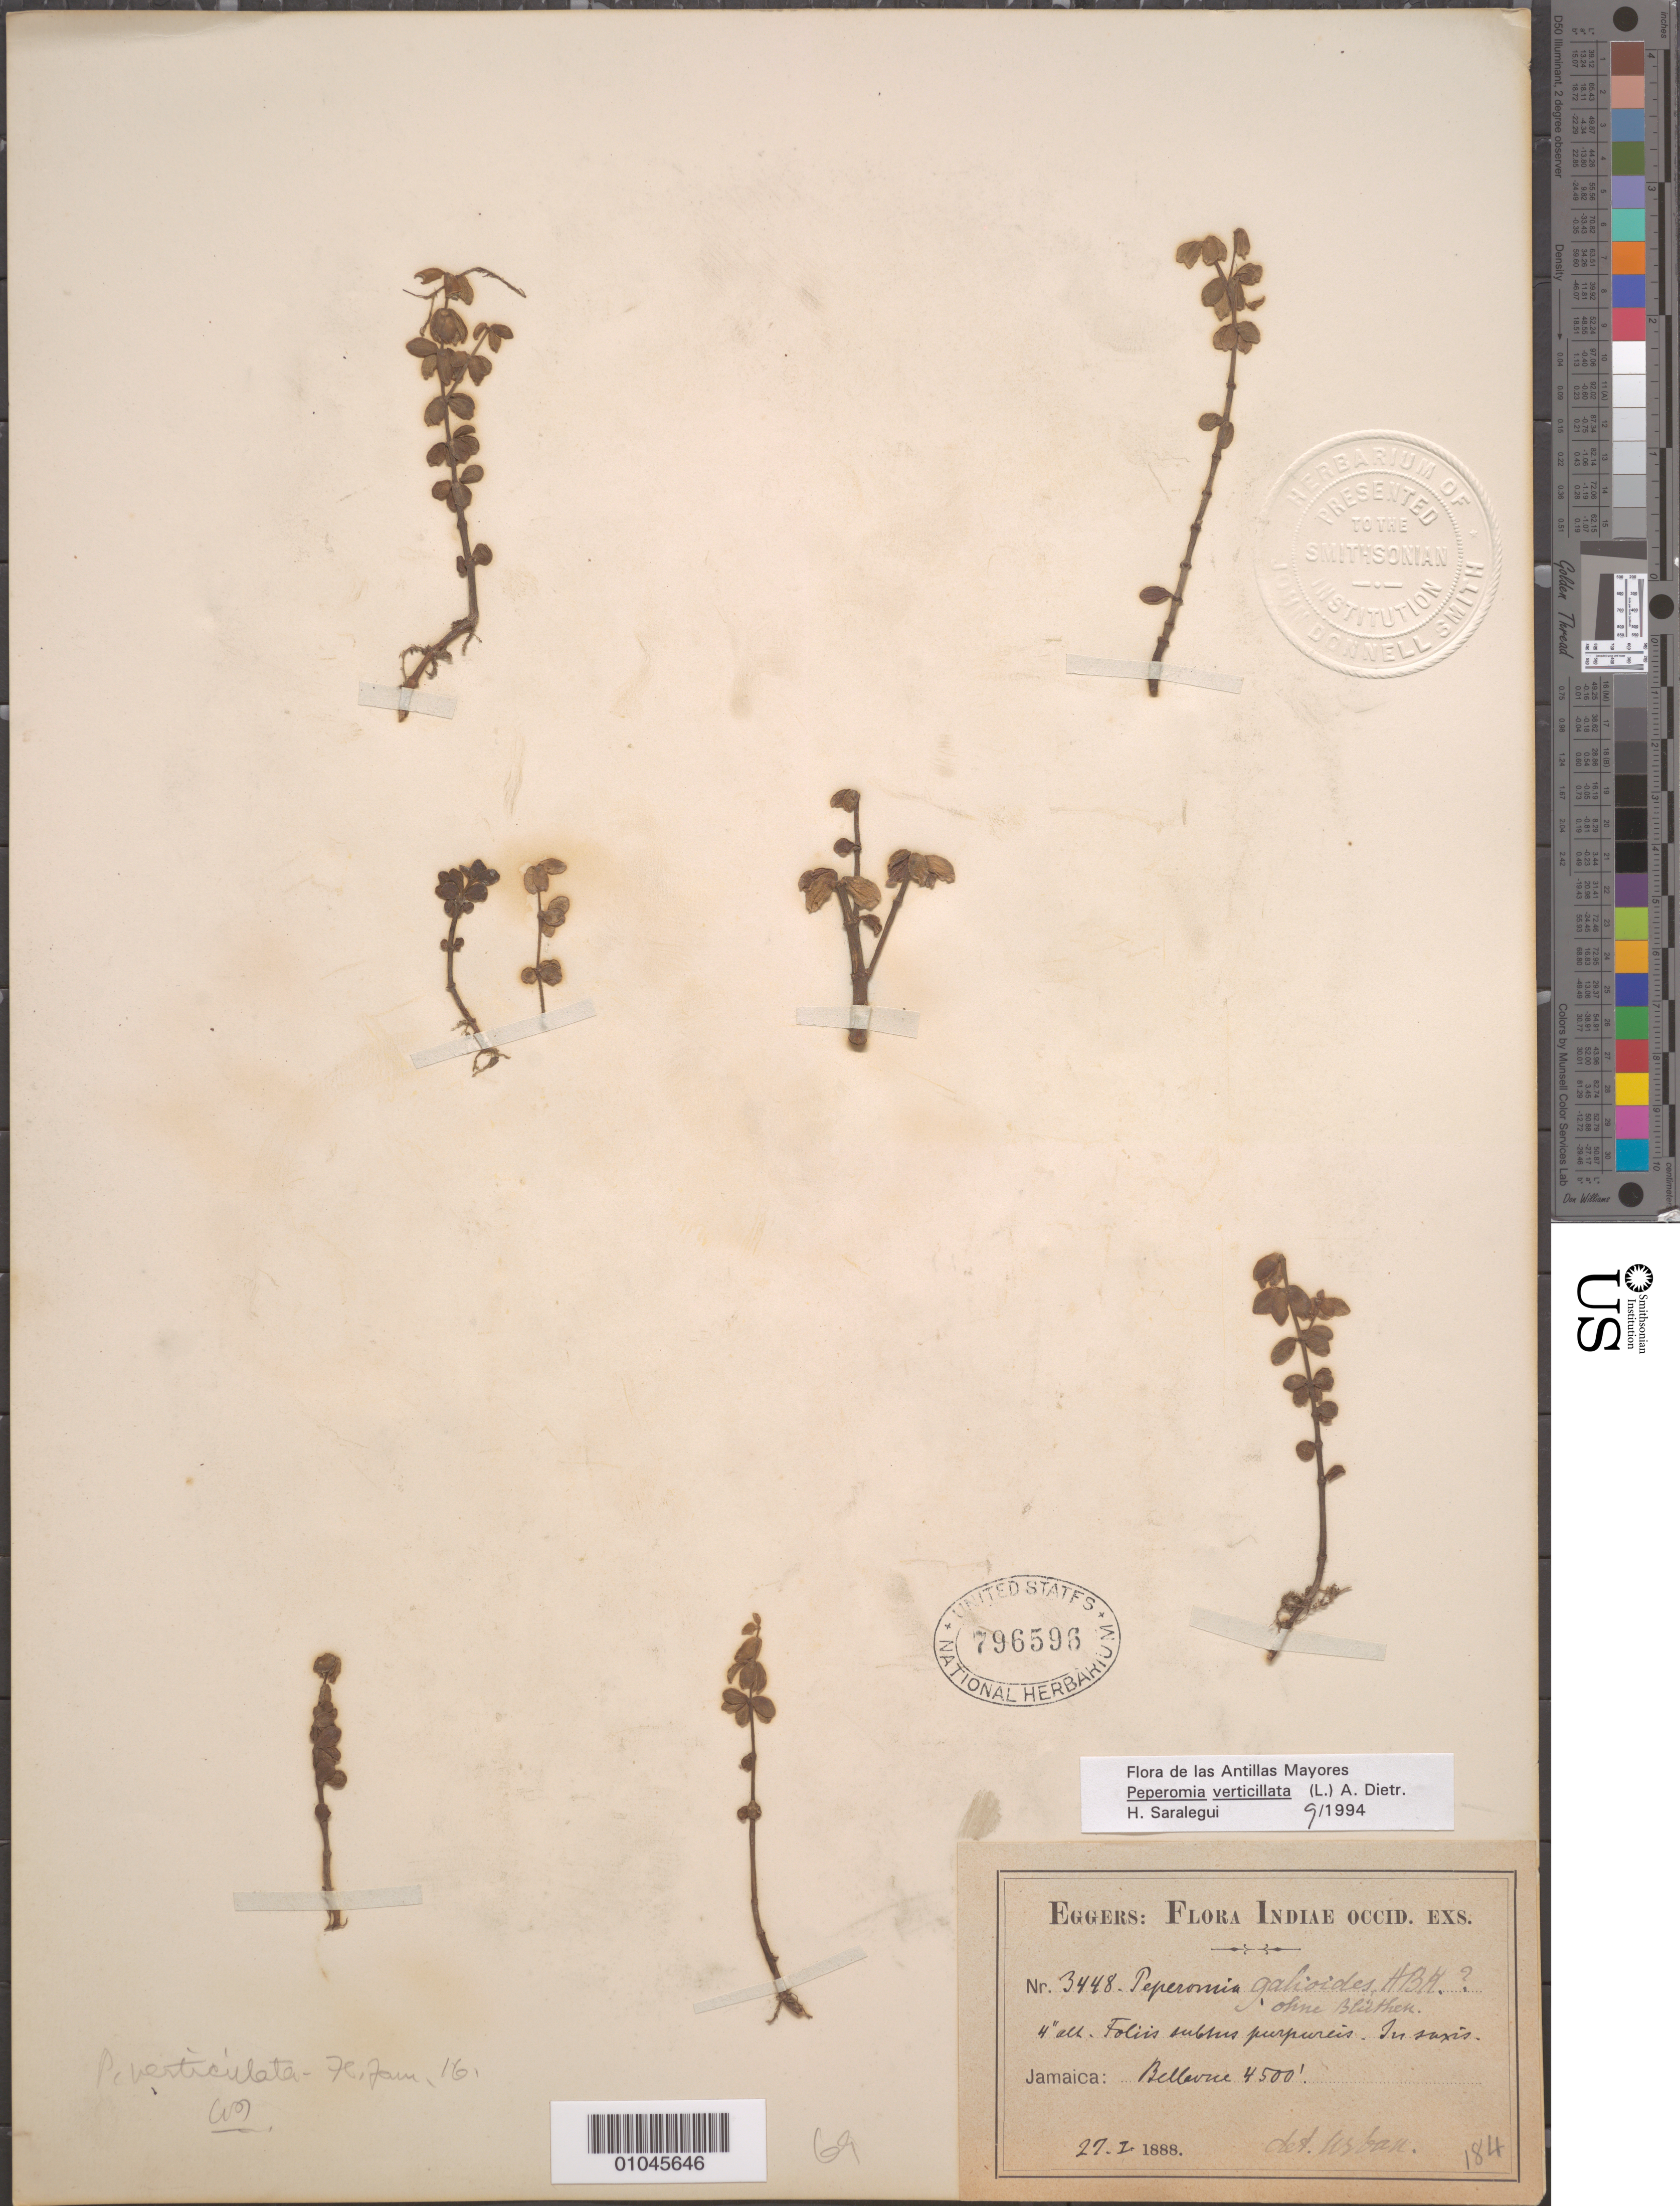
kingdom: Plantae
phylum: Tracheophyta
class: Magnoliopsida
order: Piperales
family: Piperaceae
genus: Peperomia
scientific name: Peperomia verticillata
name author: (L.) A. Dietr.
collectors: H. F. A. von Eggers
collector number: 3448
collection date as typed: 27 Jan 1888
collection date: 1888-01-27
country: Jamaica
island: Jamaica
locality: Bellevue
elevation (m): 1372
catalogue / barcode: US 796596